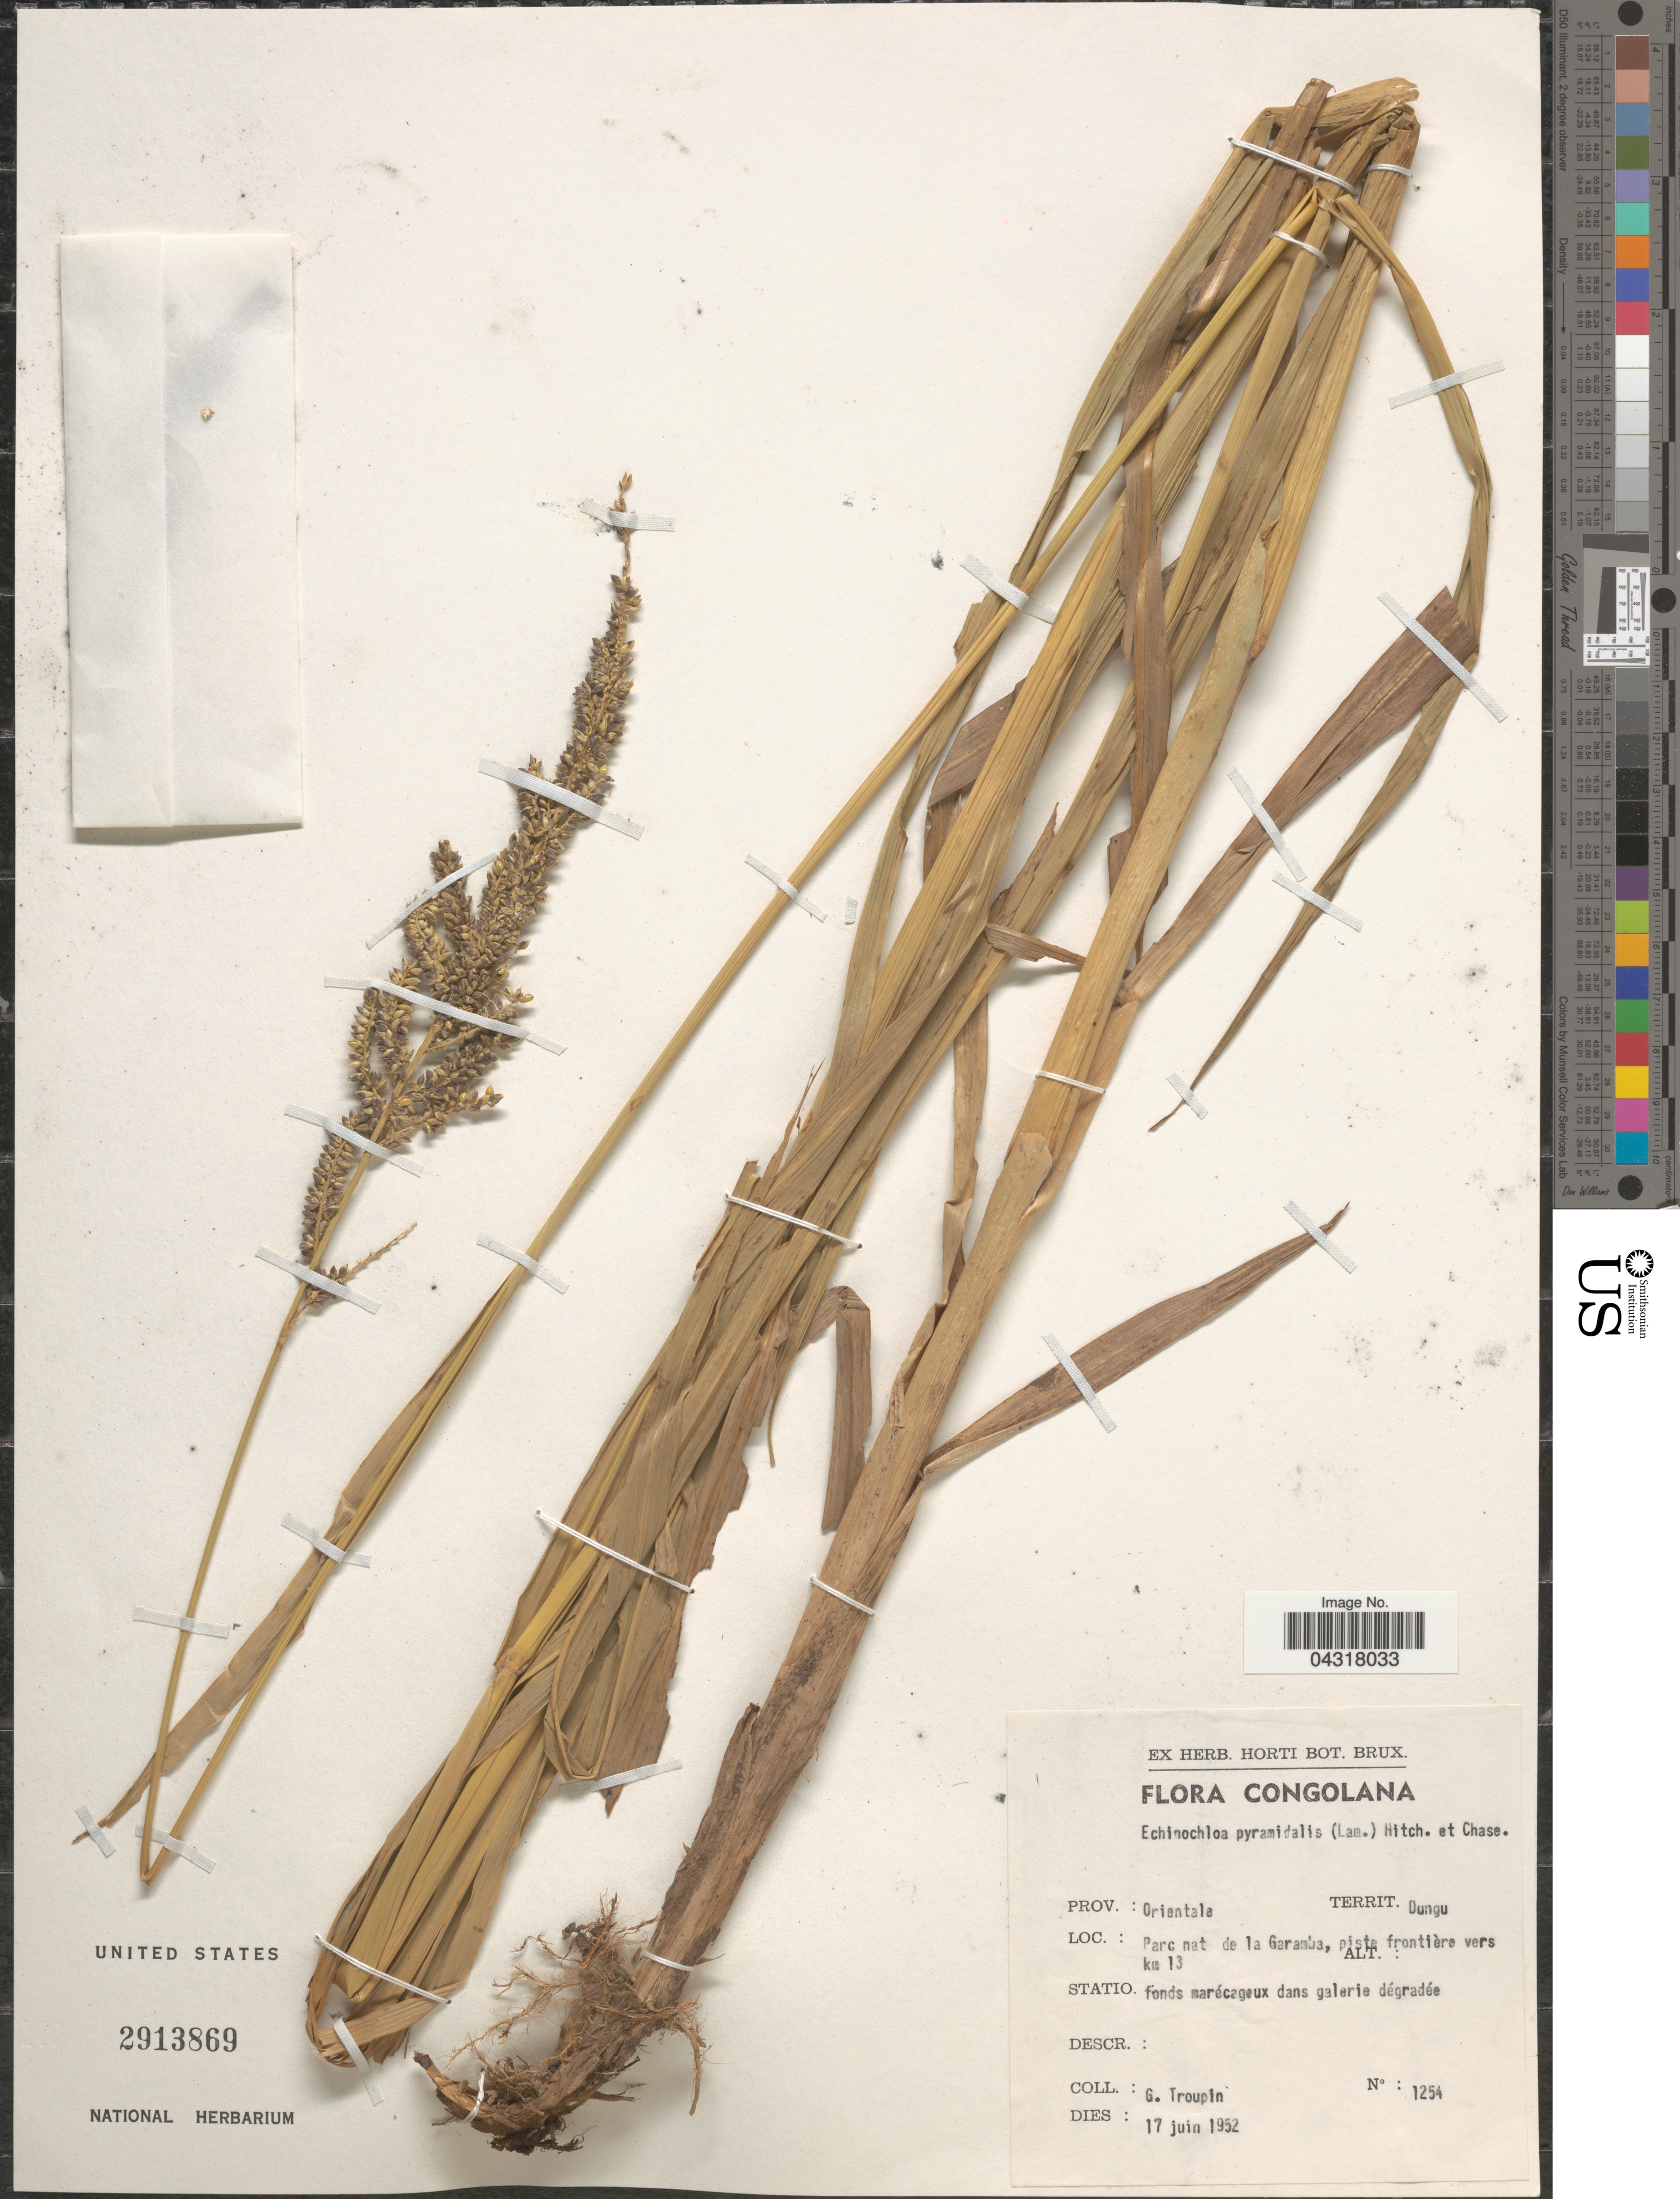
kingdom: Plantae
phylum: Tracheophyta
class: Liliopsida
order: Poales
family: Poaceae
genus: Echinochloa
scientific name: Echinochloa pyramidalis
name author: (Lam.) Hitchc. & Chase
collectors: G. Troupin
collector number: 1254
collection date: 1952-06-17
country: Congo, Democratic Republic of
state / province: Haut-Uele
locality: Congolana. Territ. Dungu. Parc nat de la Garamba, piste frontière vers km 13.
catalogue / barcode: US 2913869